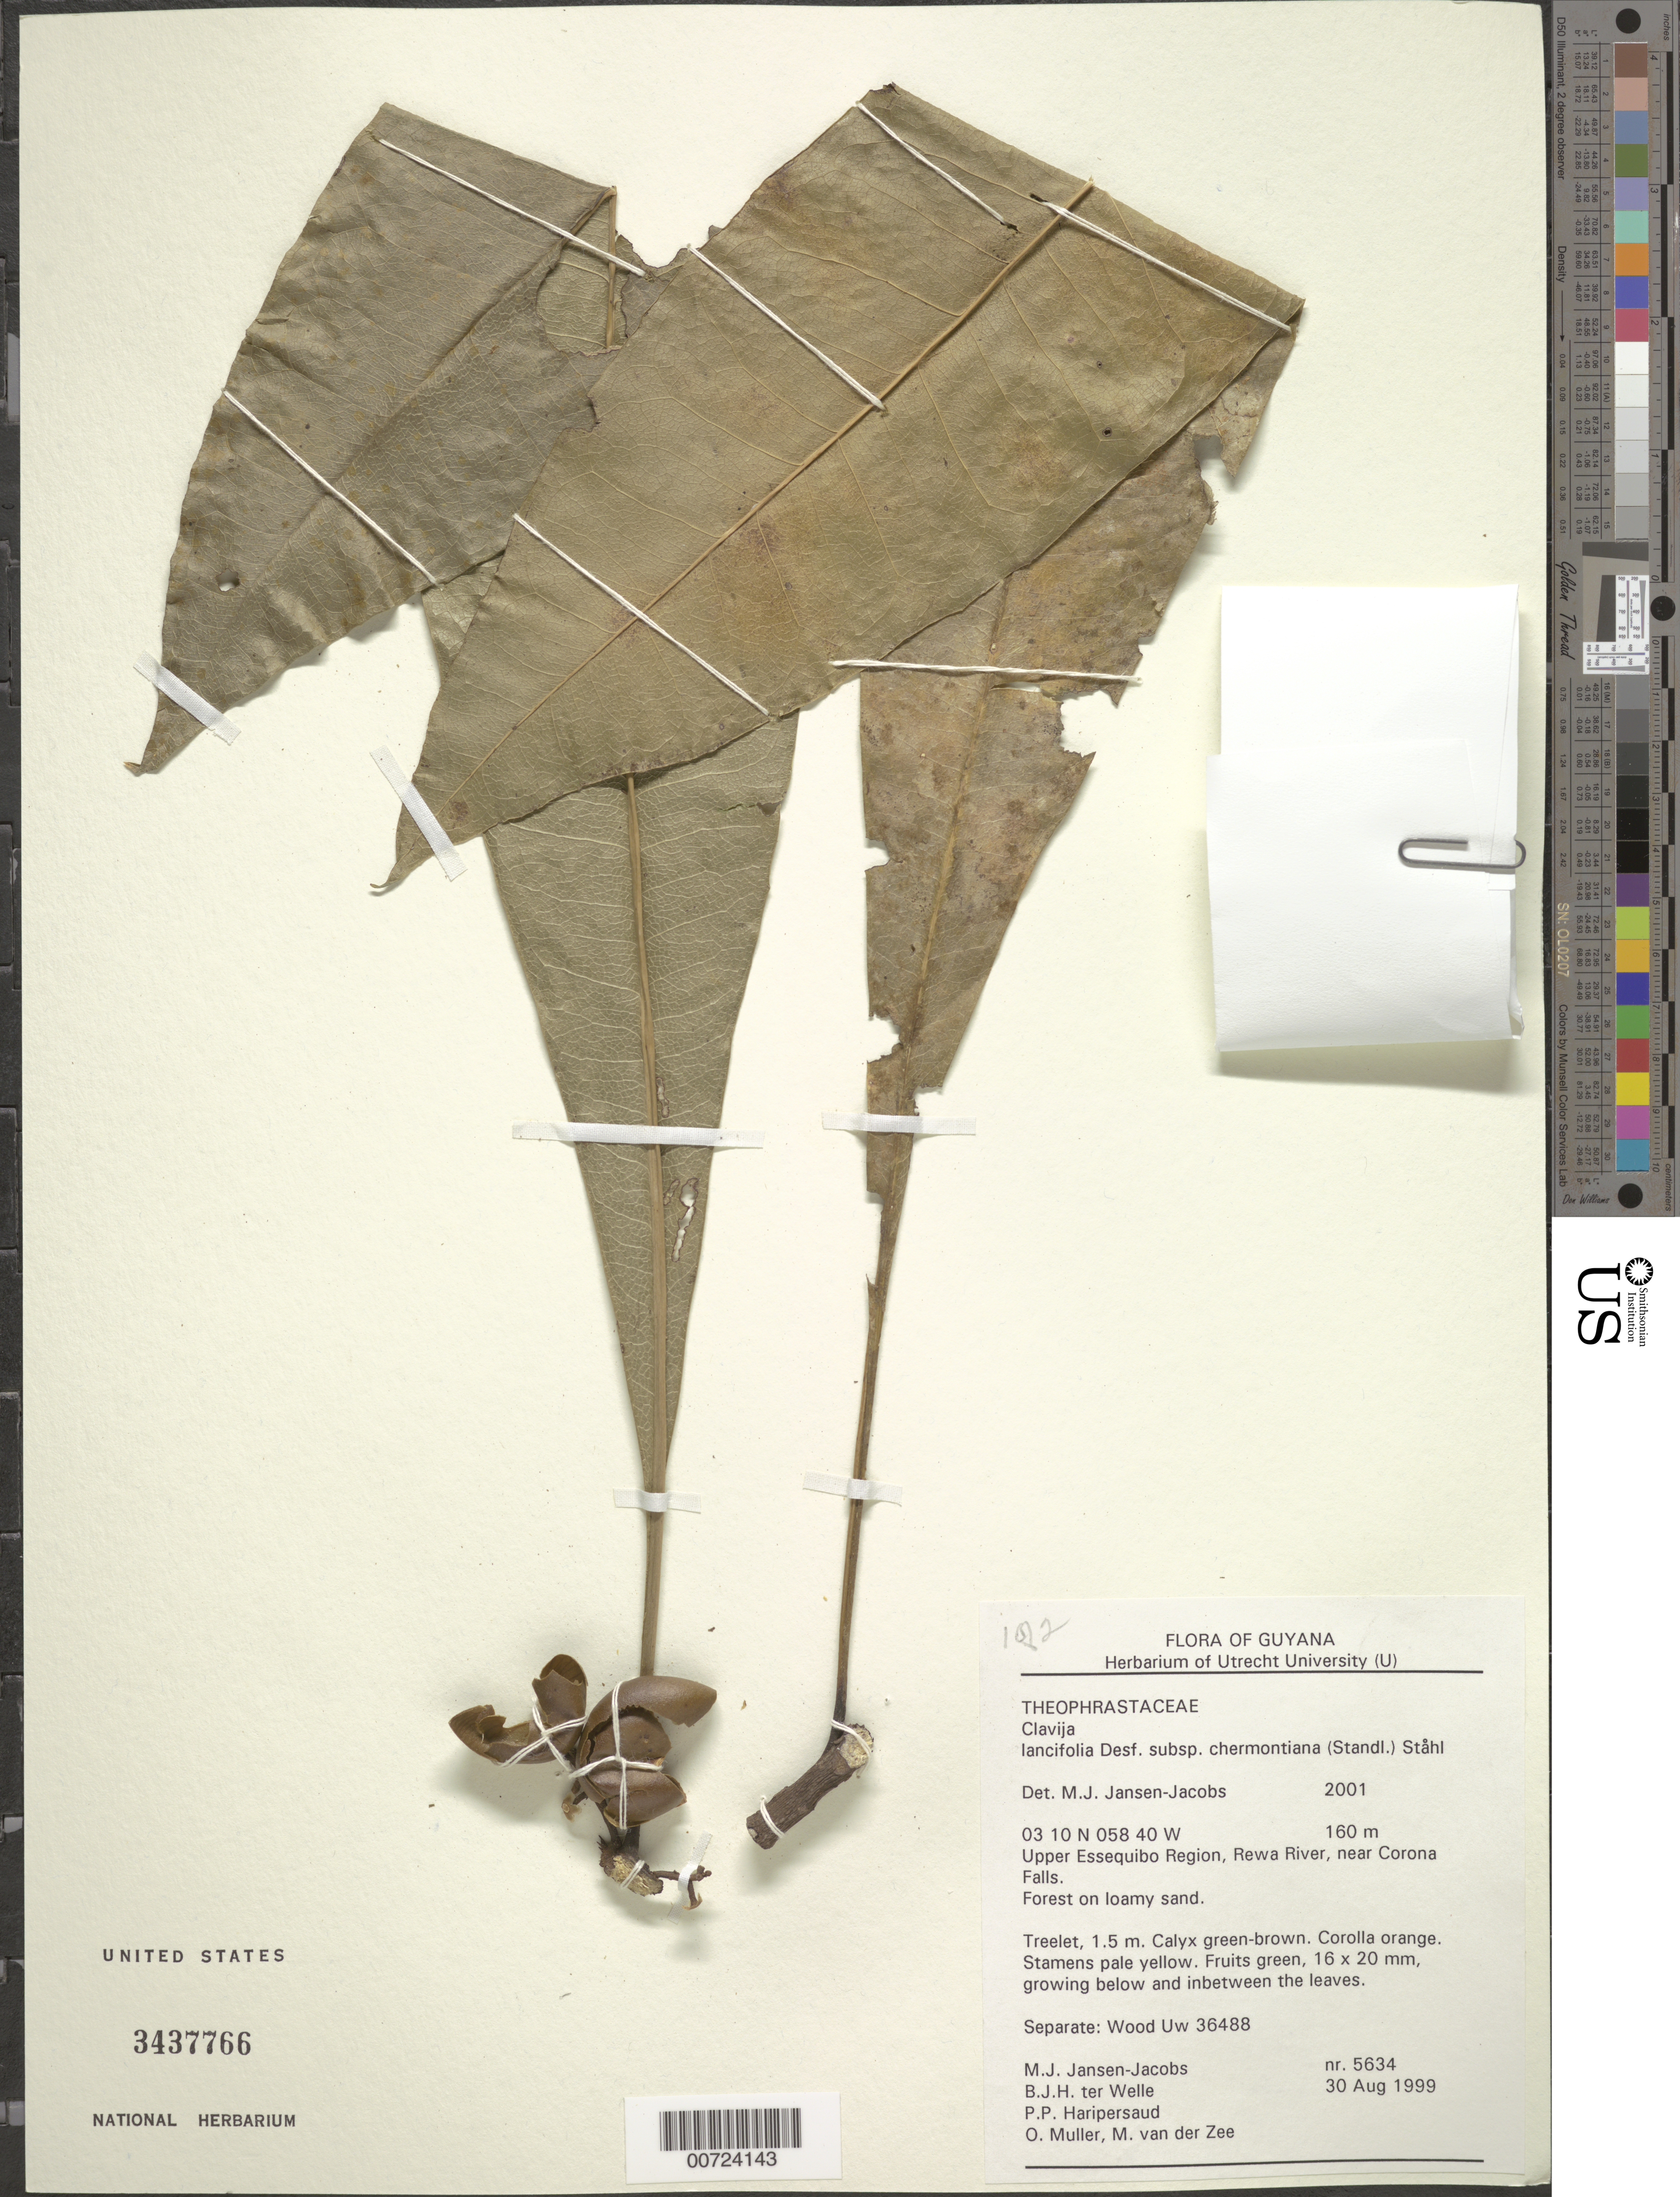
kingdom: Plantae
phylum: Tracheophyta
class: Magnoliopsida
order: Ericales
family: Primulaceae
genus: Clavija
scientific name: Clavija lancifolia subsp. chermontiana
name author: (Standl.) B. Ståhl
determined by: Jansen-Jacobs, M. J., (U), Nationaal Herbarium Nederland, Utrecht University branch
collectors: M. J. Jansen-Jacobs, B. Welle, P. Haripersaud, O. Muller & M. van der Zee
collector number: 5634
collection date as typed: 30-Aug-99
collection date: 1999-08-30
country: Guyana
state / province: U. Takutu-U. Essequibo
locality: Rewa River, near Corona Falls, Upper Essequibo Region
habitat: Forest on loamy sand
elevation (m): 160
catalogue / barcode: US 3437766